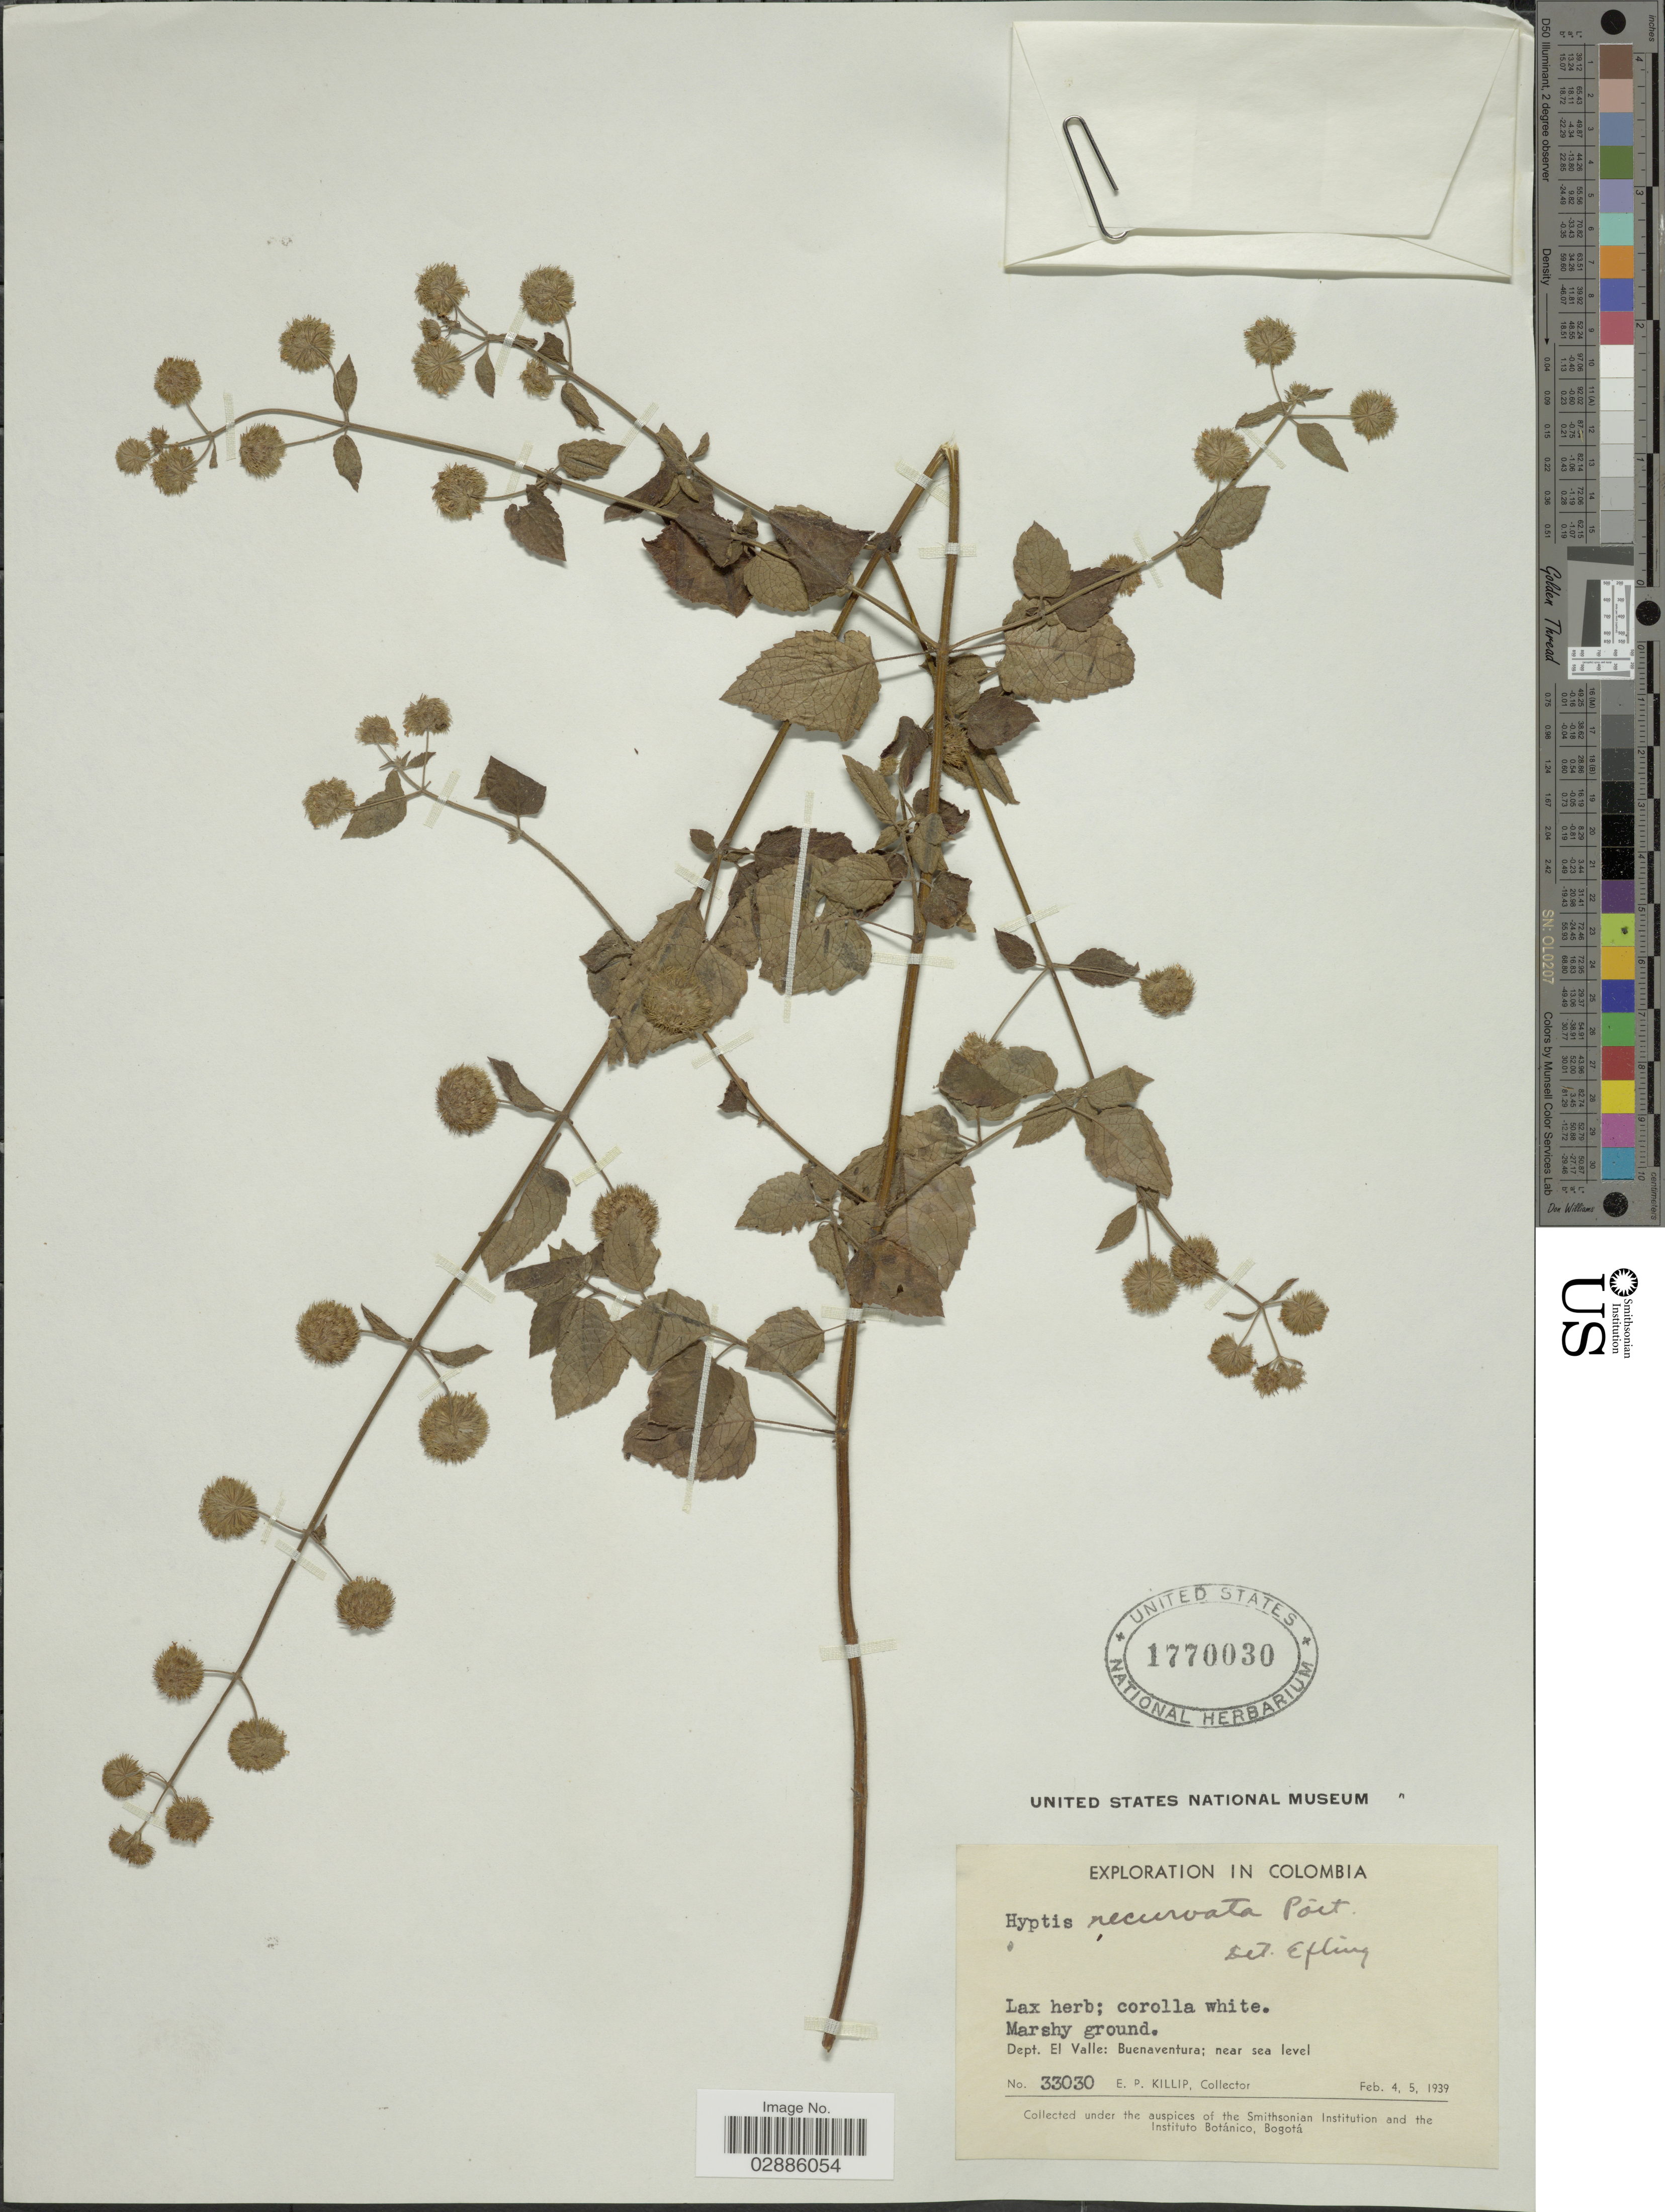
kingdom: Plantae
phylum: Tracheophyta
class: Magnoliopsida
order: Lamiales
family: Lamiaceae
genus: Hyptis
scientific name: Hyptis recurvata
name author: Poit.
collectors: E. P. Killip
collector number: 33030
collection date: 1939-02-04/1939-02-05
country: Colombia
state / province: Valle del Cauca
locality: Dept. El Valle: Buenaventura.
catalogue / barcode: US 1770030